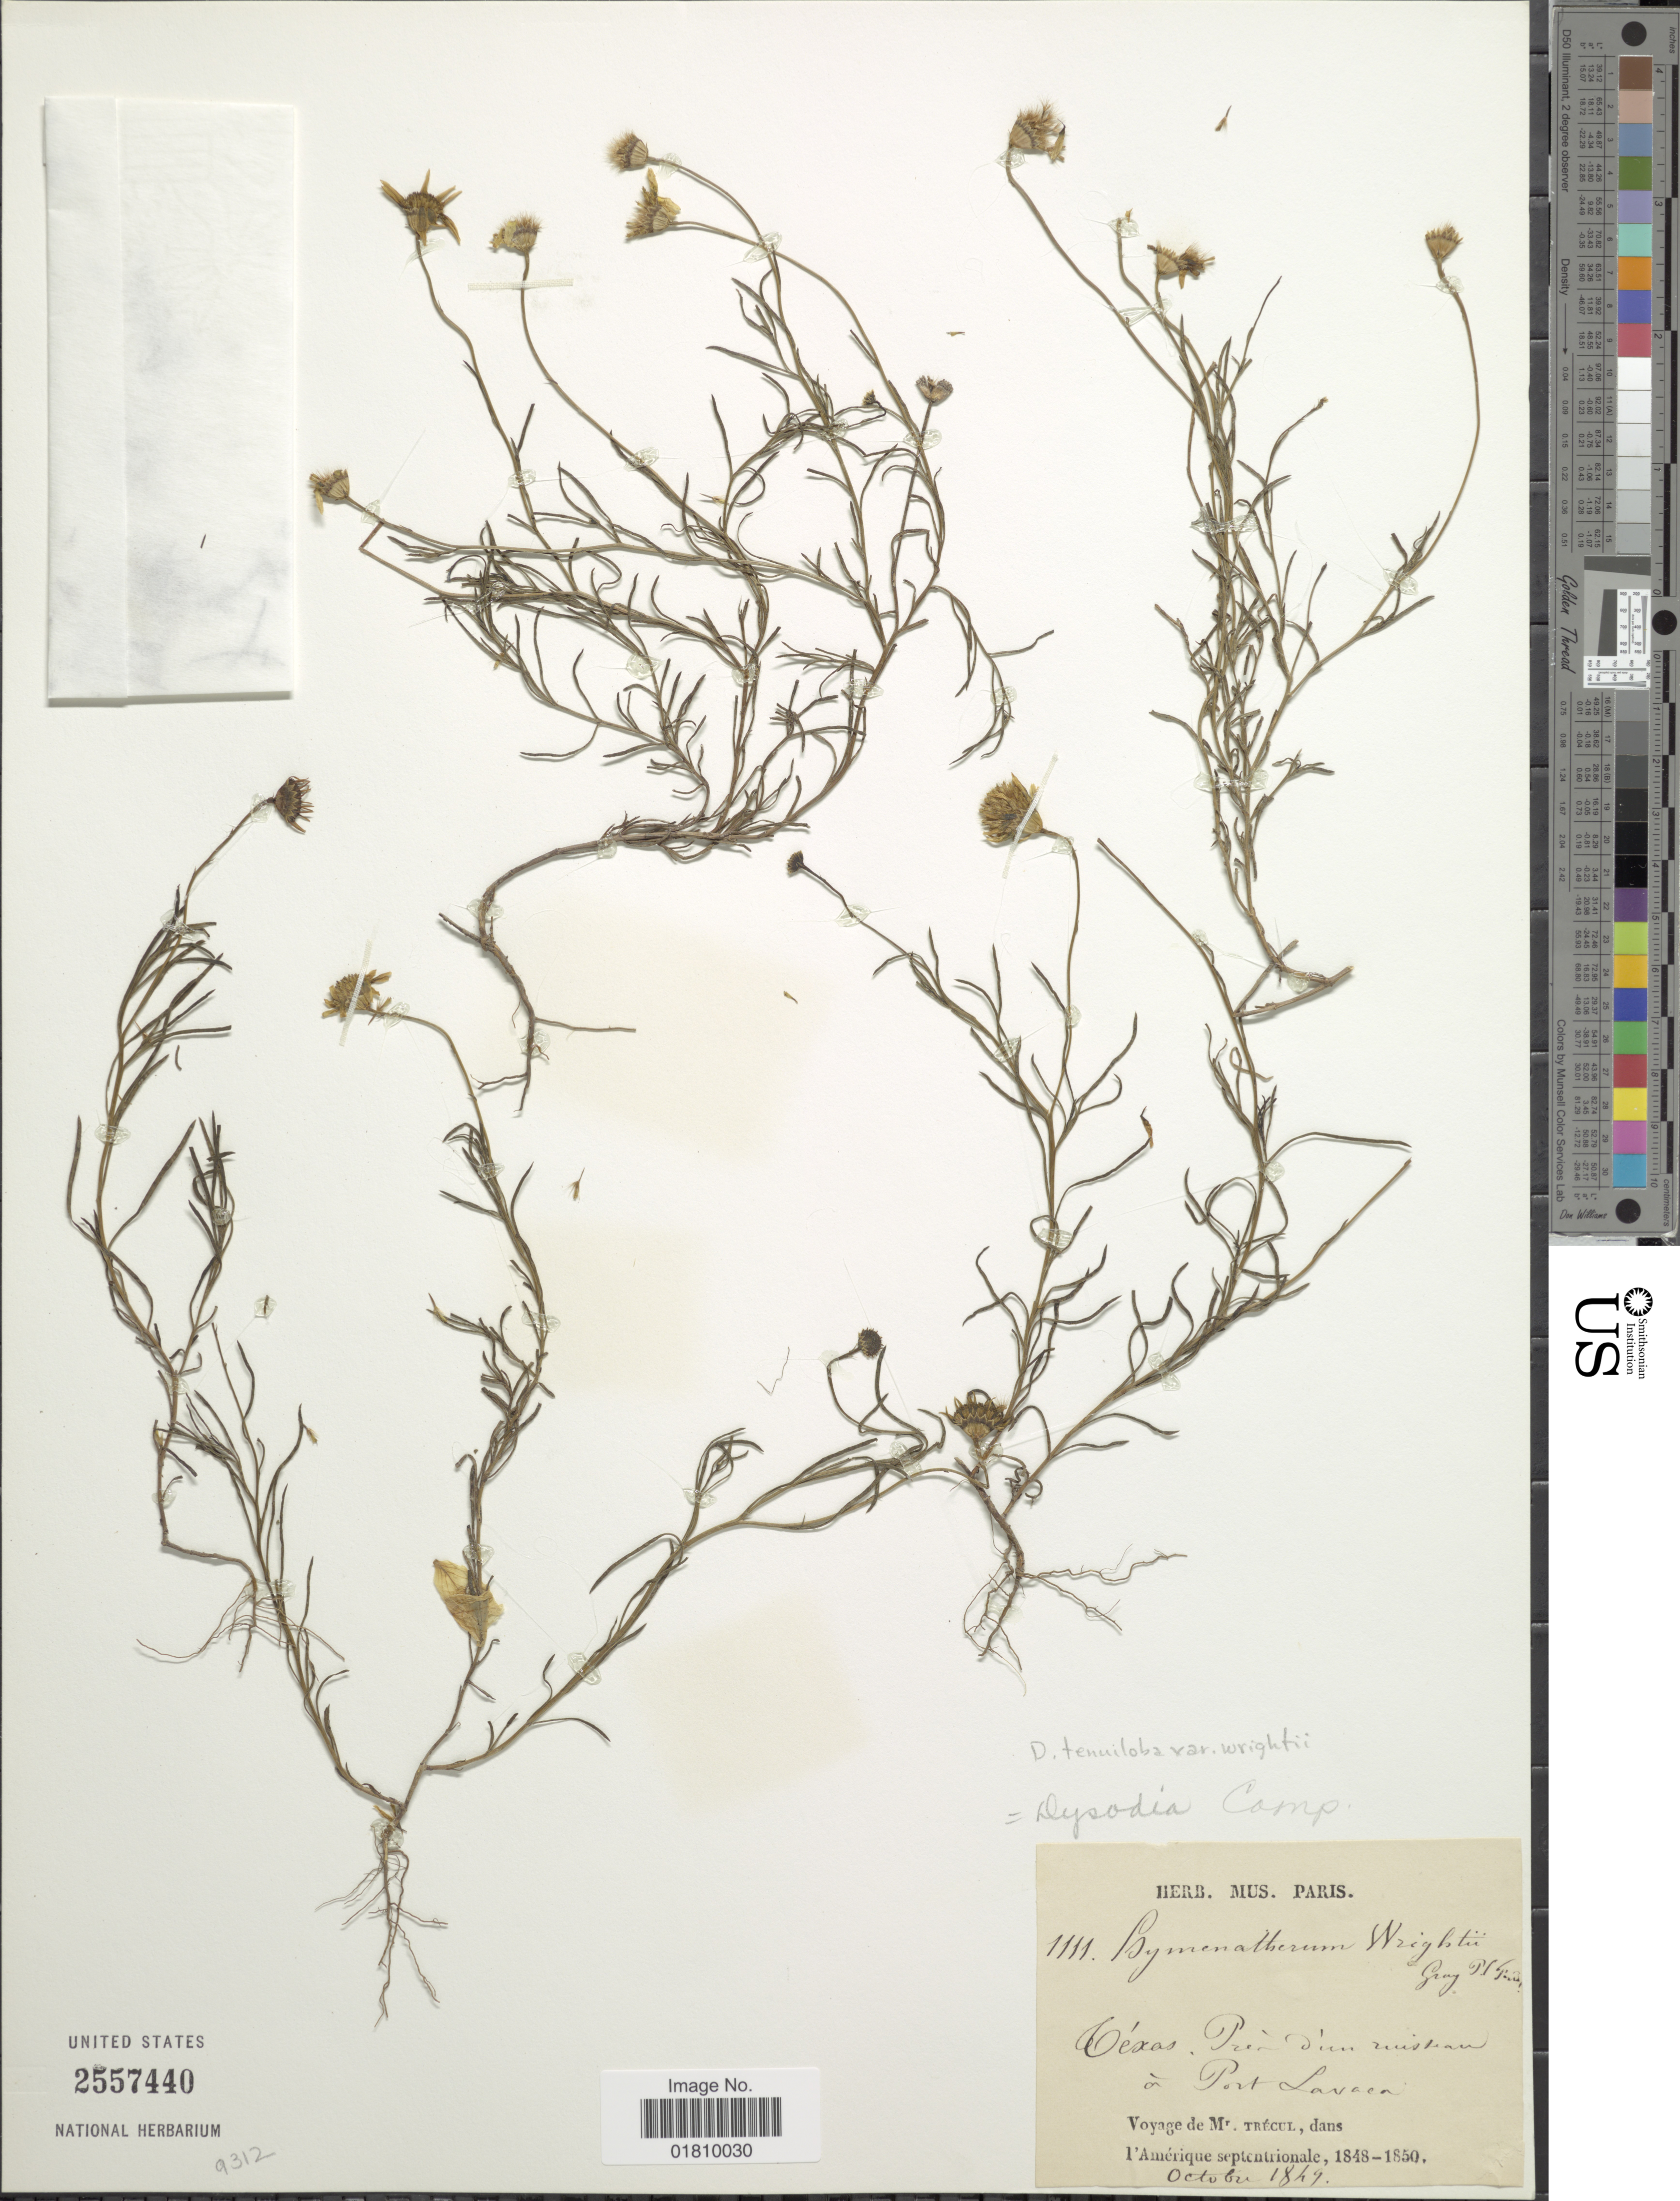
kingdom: Plantae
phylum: Tracheophyta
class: Magnoliopsida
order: Asterales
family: Asteraceae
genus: Thymophylla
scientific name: Thymophylla tenuiloba var. wrightii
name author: (A. Gray) Strother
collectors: A. Trécul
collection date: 1849-10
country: United States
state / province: Texas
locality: Prés d'un ruisseau á Port Lavaca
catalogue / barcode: US 2557440